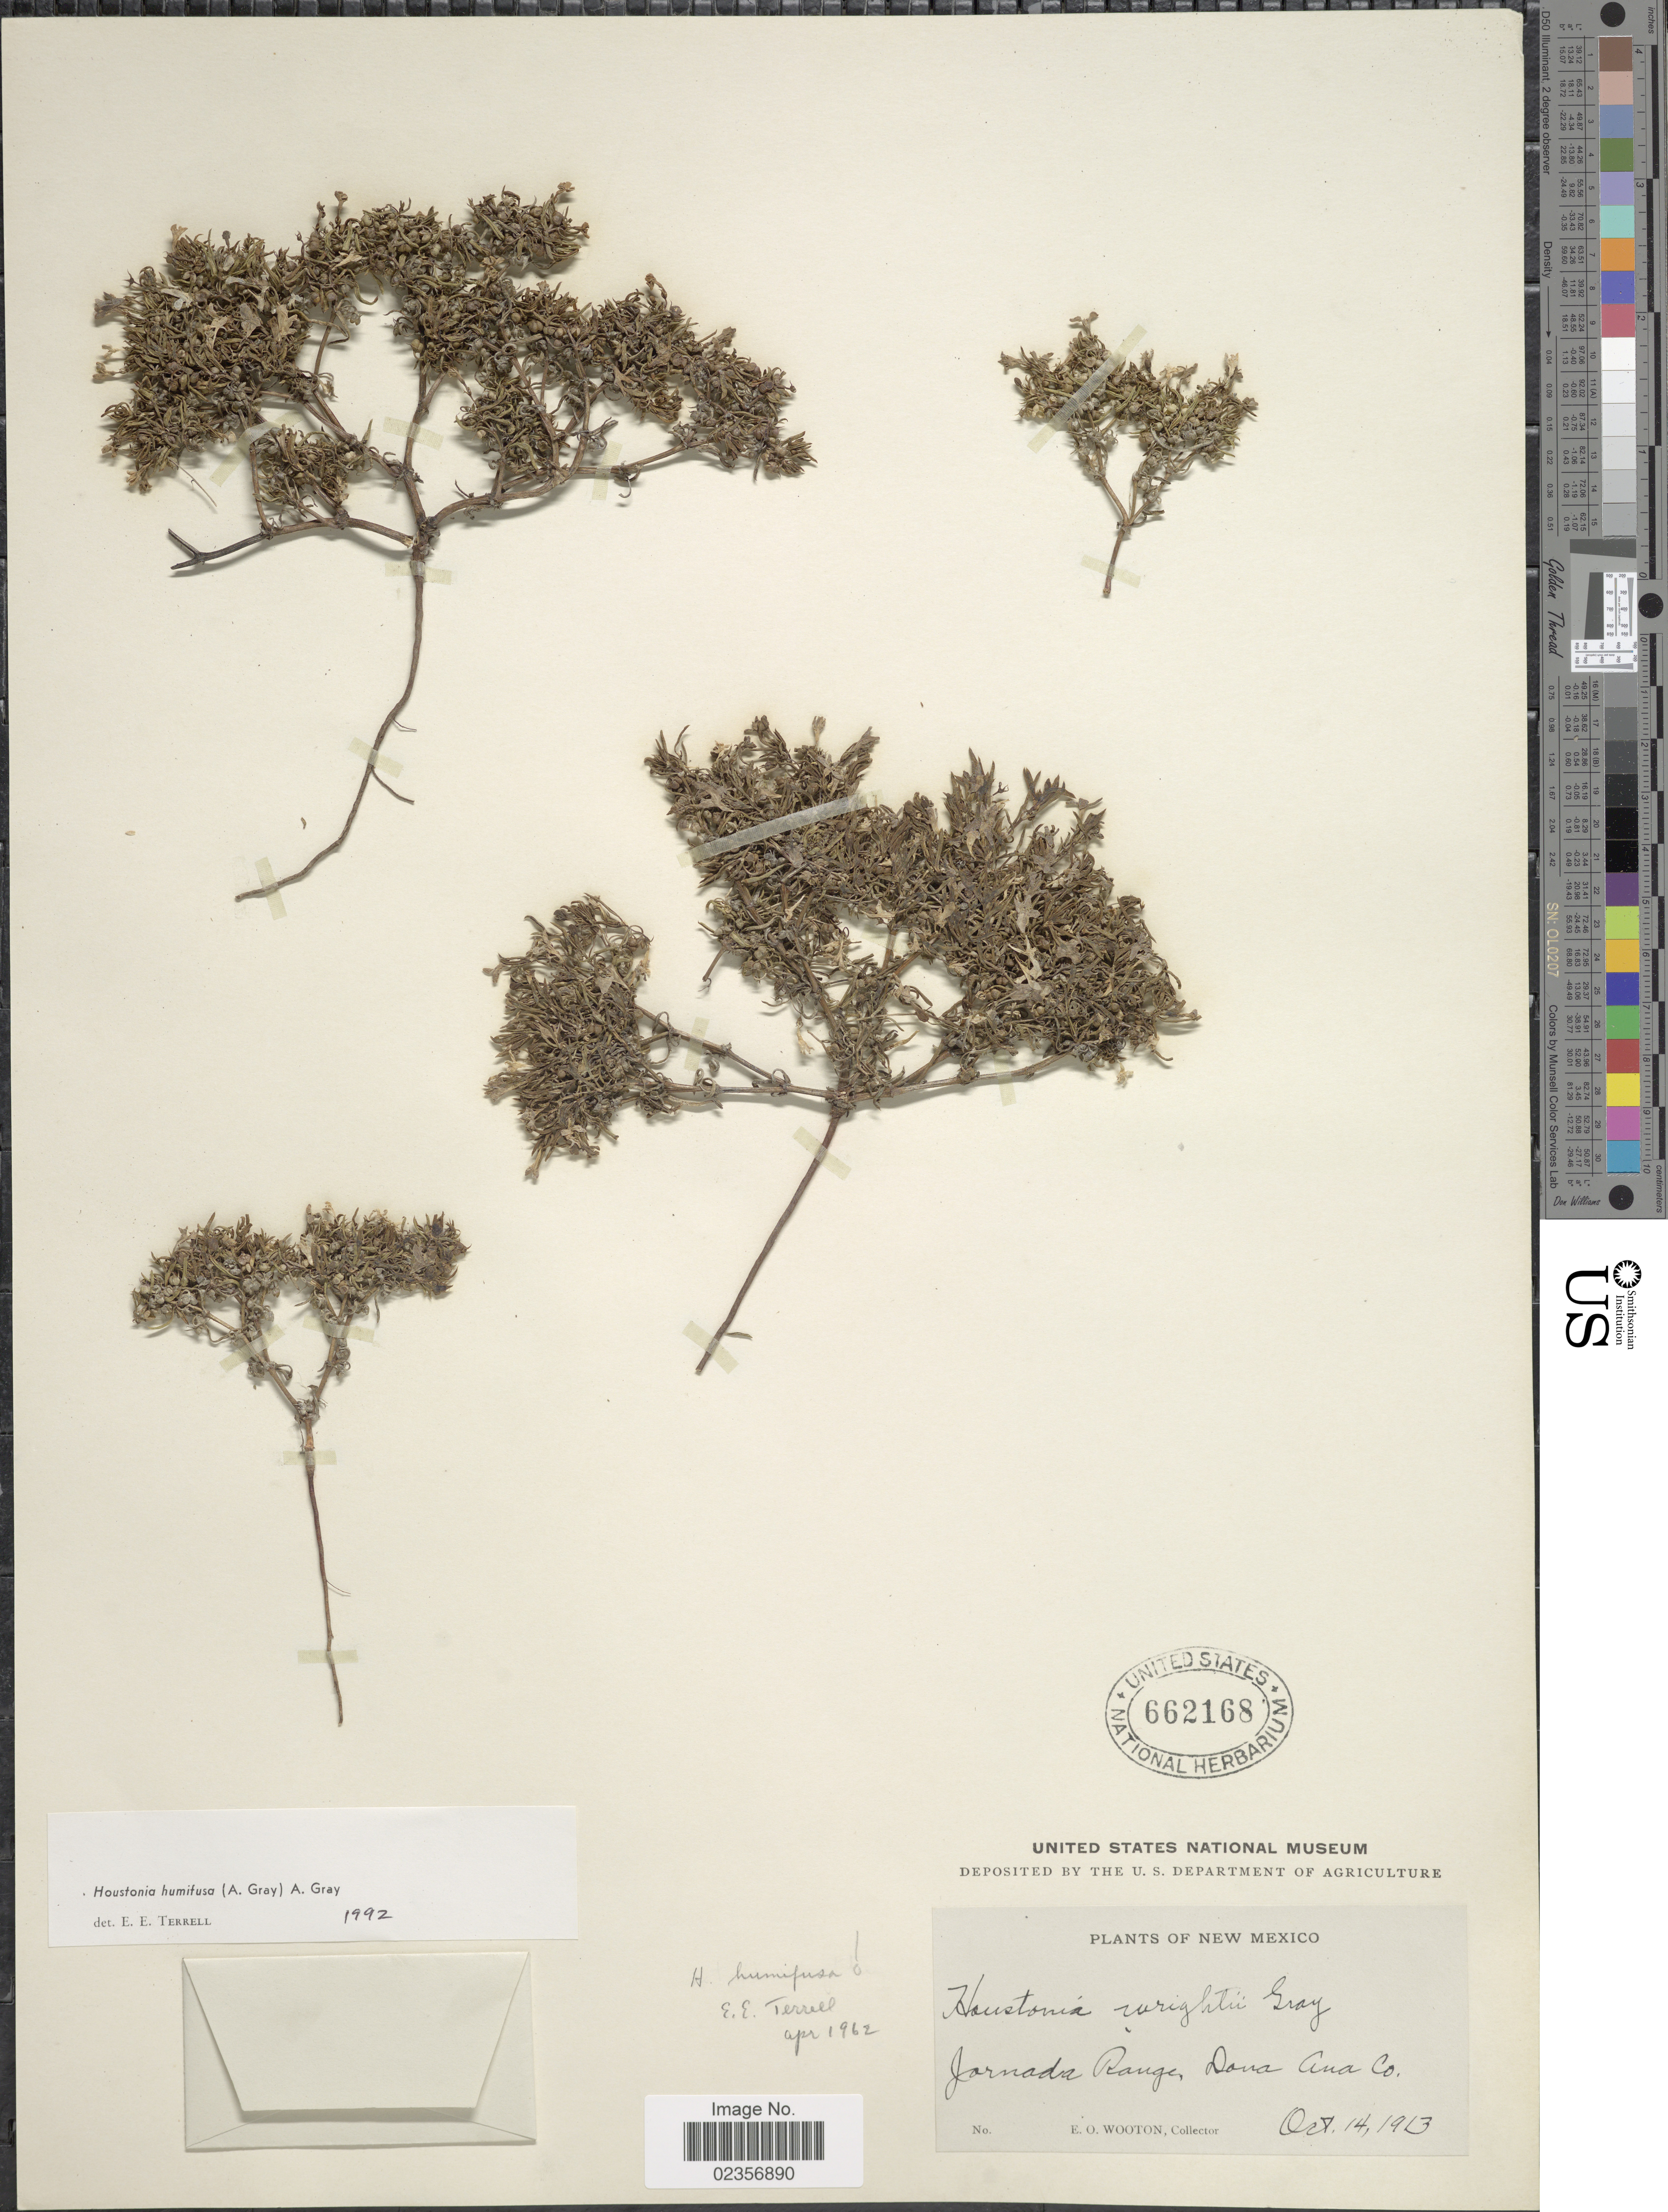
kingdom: Plantae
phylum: Tracheophyta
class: Magnoliopsida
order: Gentianales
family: Rubiaceae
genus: Houstonia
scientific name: Houstonia humifusa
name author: (A. Gray) A. Gray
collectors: E. O. Wooton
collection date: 1913-10-14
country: United States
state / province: New Mexico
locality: Jornada Range, Dona Ana Co.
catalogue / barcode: US 662168